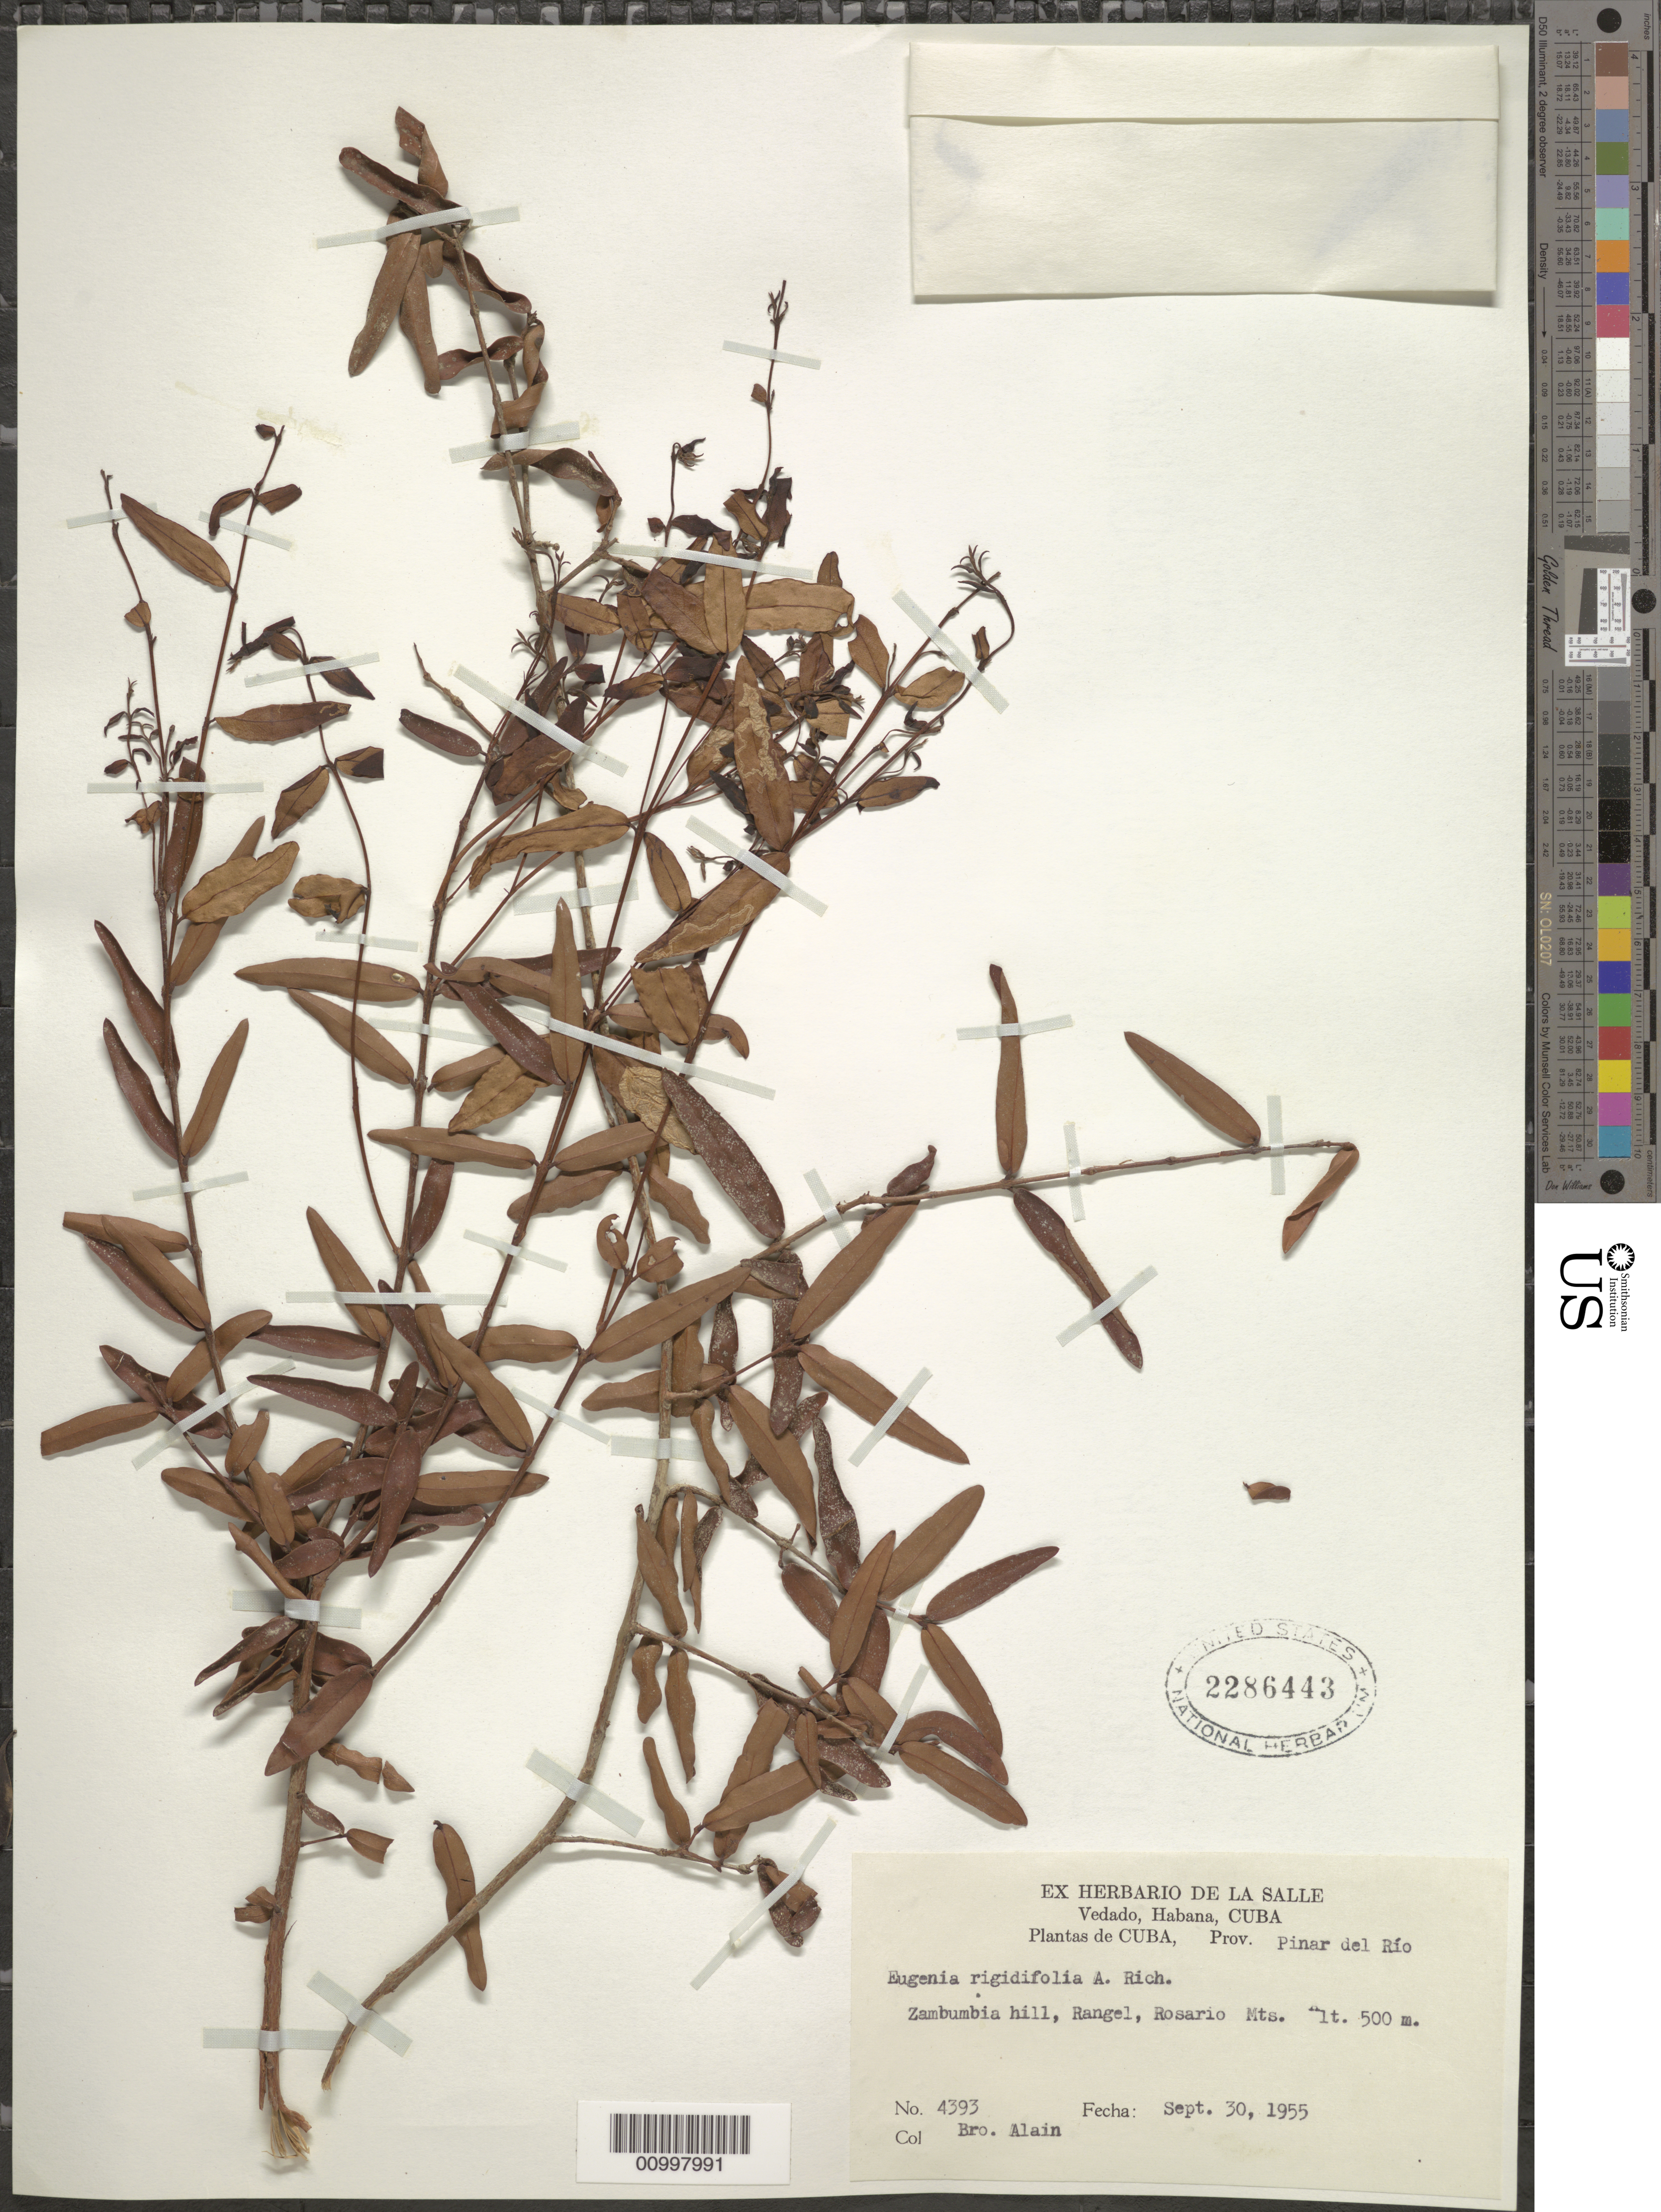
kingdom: Plantae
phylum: Tracheophyta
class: Magnoliopsida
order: Myrtales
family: Myrtaceae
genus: Eugenia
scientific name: Eugenia rigidifolia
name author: A. Rich.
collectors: A. H. Liogier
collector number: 4393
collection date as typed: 30 Sep 1955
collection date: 1955-09-30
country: Cuba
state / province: Pinar del Rio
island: Cuba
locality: Zambumbia hill, Rangel, Rosario Mts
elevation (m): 500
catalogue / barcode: US 2286443